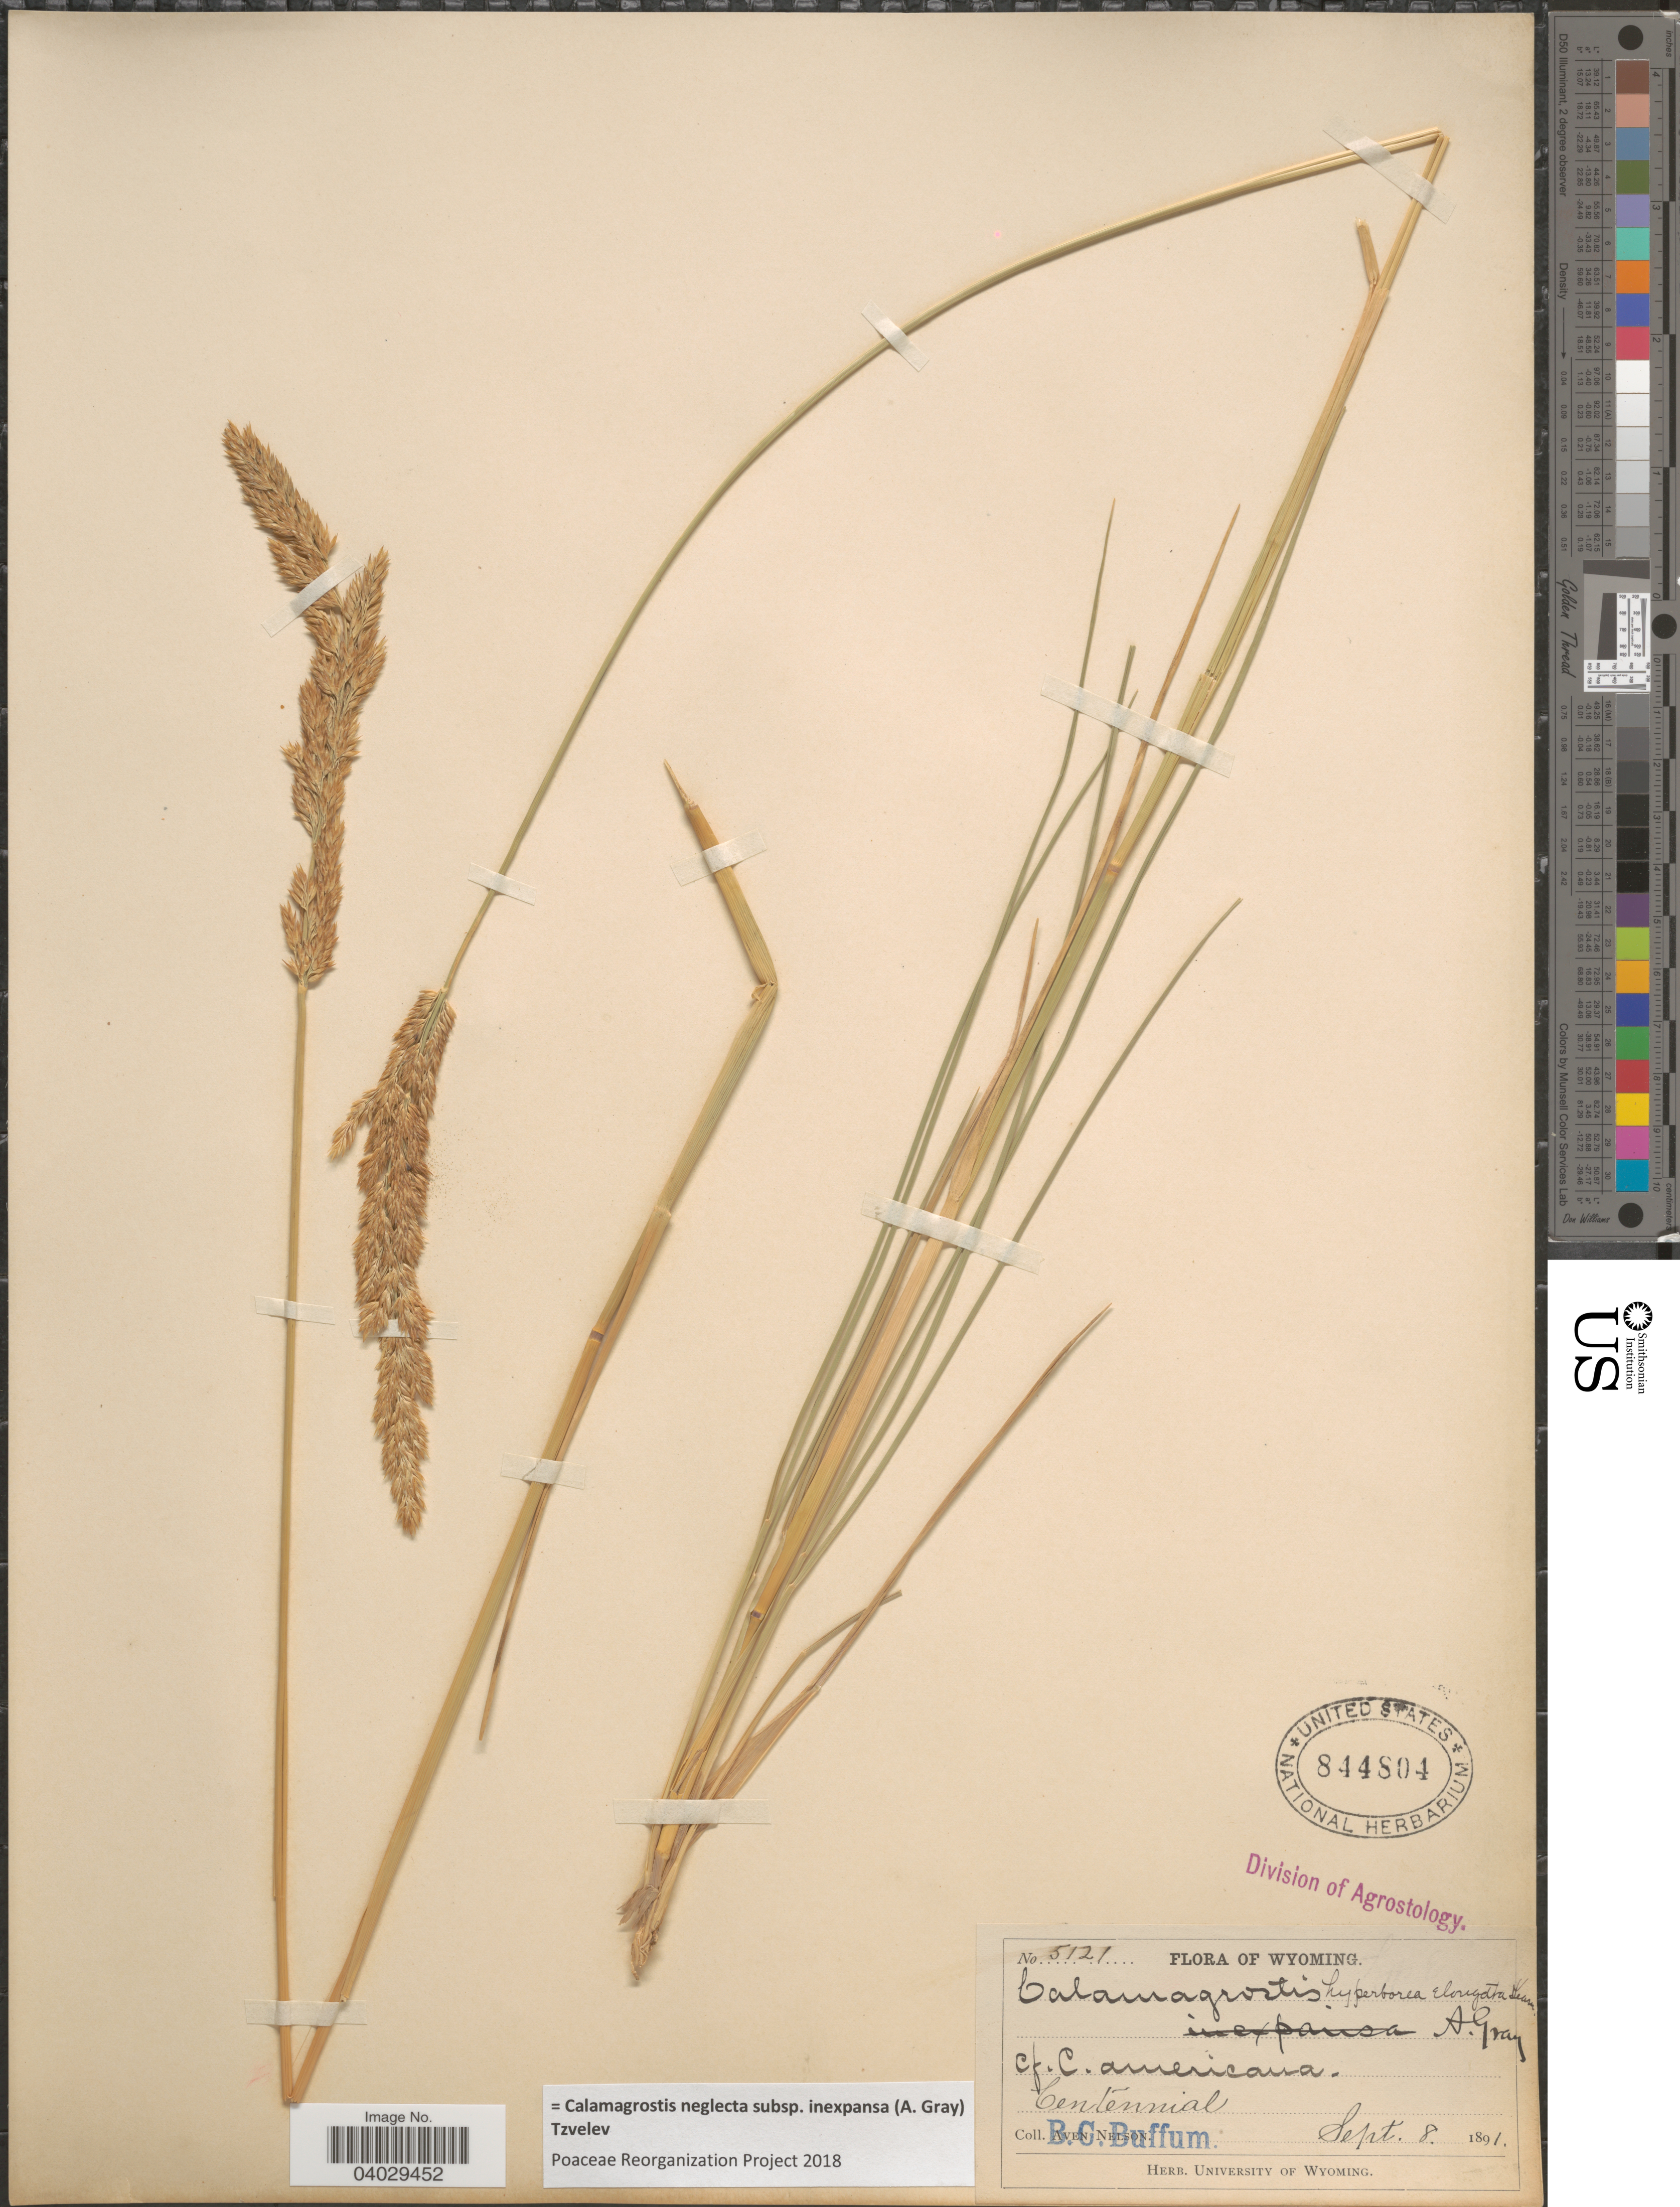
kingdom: Plantae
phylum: Tracheophyta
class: Liliopsida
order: Poales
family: Poaceae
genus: Calamagrostis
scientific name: Calamagrostis neglecta subsp. inexpansa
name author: (A. Gray) Tzvelev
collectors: B. Buffum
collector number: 5121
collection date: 1891-09-08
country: United States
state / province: Wyoming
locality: Centennial.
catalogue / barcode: US 844804